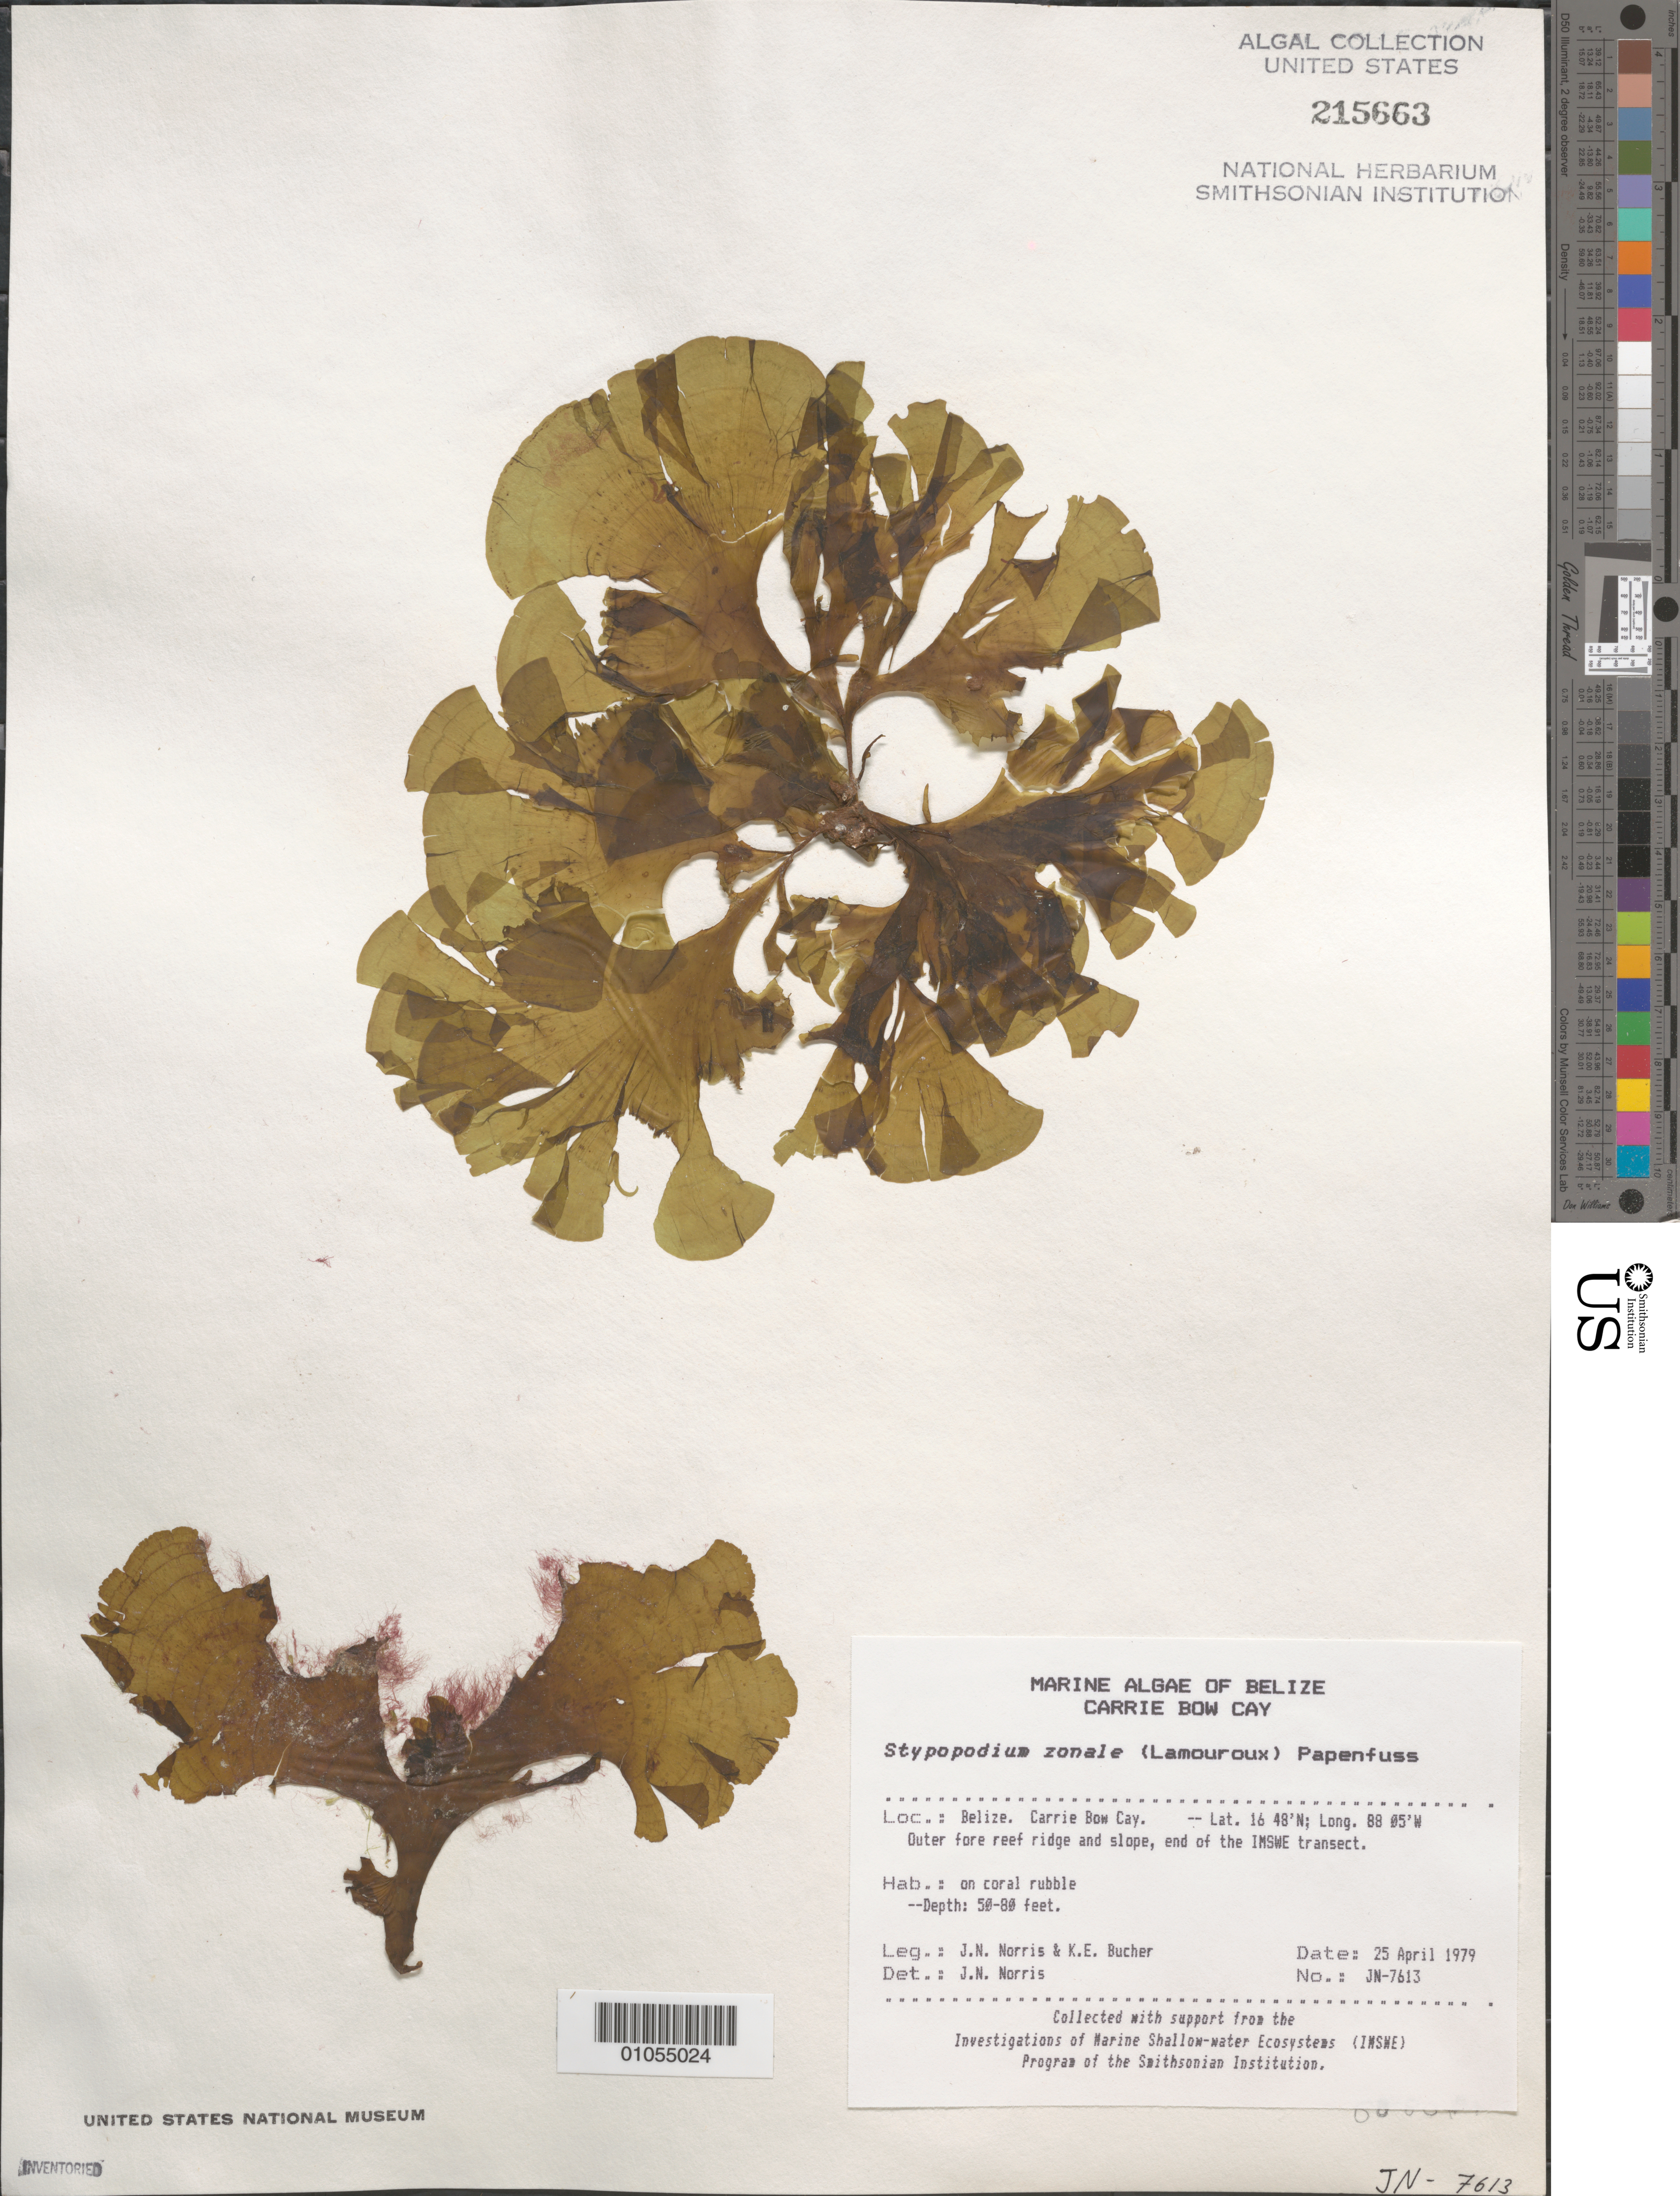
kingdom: Chromista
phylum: Ochrophyta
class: Phaeophyceae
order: Dictyotales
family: Dictyotaceae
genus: Stypopodium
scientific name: Stypopodium zonale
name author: (J.V.Lamouroux) Papenf.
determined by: Norris, James N.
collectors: J. N. Norris & K. E. Bucher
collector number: JN-7613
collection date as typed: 25 Apr 1979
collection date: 1979-04-25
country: Belize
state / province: Stann Creek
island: Carrie Bow Cay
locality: Outer fore reef ridge and slope, end of IMSWE transect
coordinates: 16 48'N, 88 05'W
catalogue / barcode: US 215663